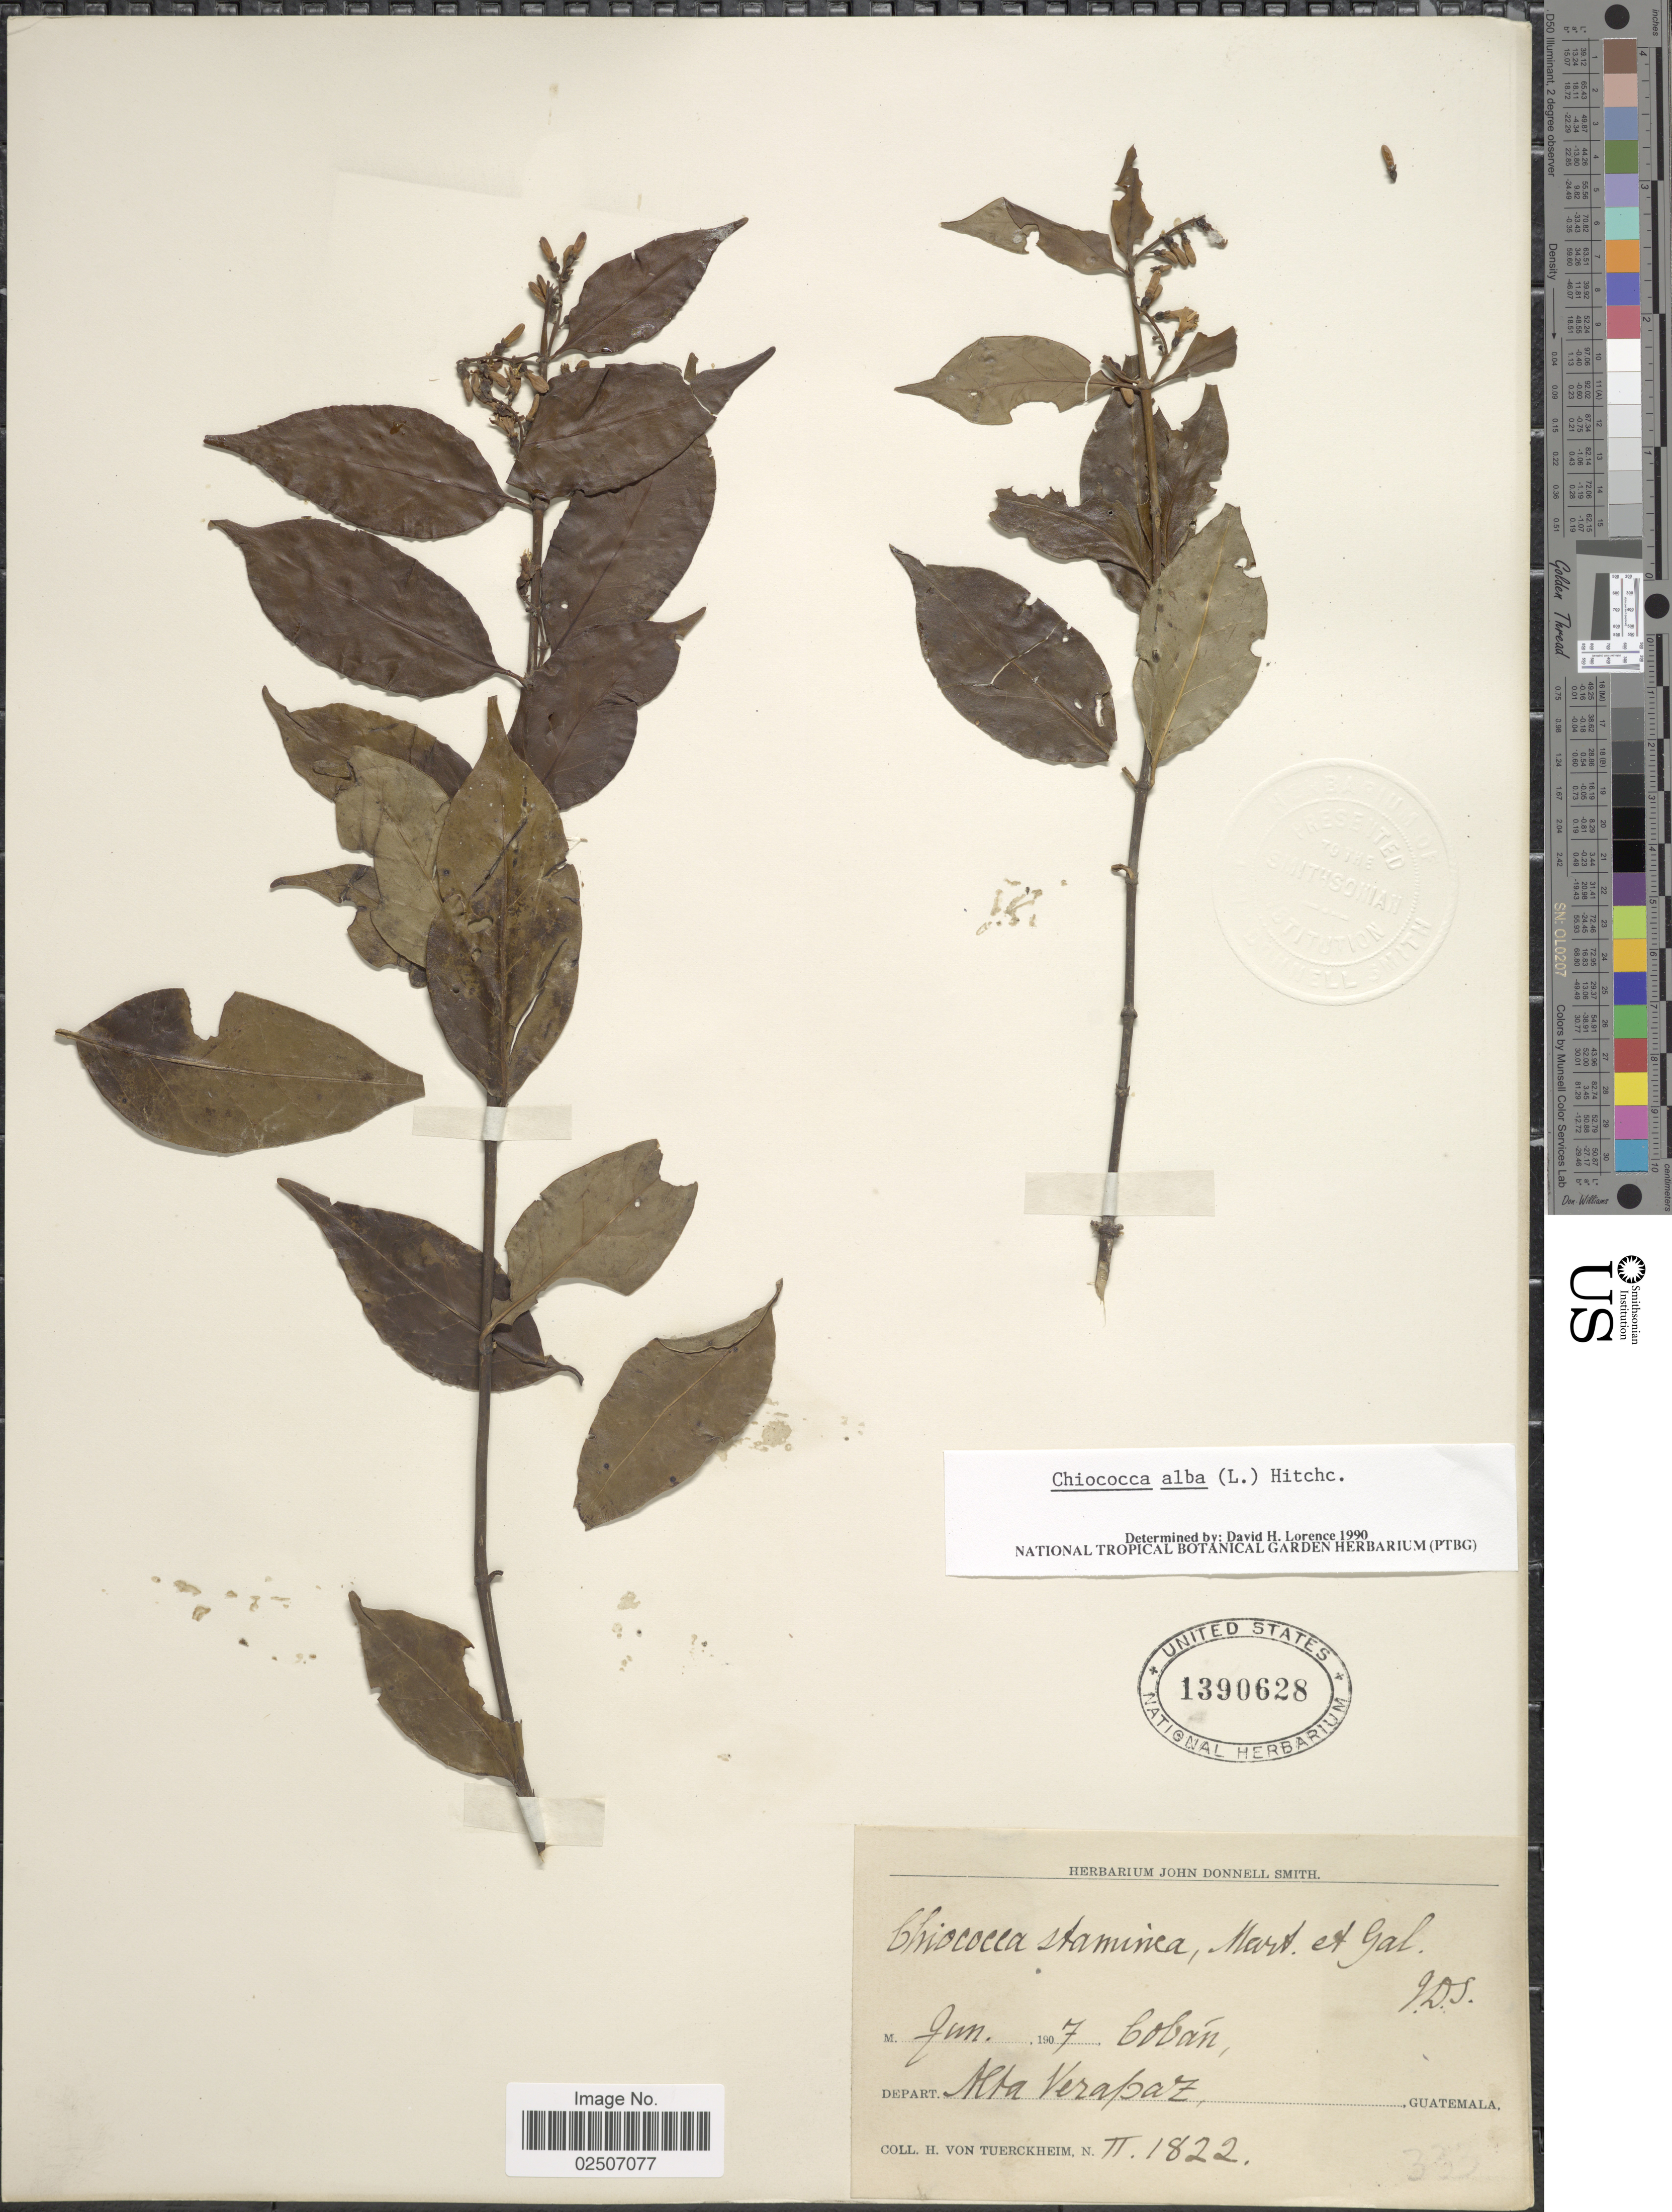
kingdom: Plantae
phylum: Tracheophyta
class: Magnoliopsida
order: Gentianales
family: Rubiaceae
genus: Chiococca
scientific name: Chiococca alba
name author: (L.) Hitchc.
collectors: H. von Türckheim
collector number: II 1822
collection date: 1907-06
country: Guatemala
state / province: Alta Verapaz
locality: Coban, Depart. Alta Verapaz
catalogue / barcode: US 1390628